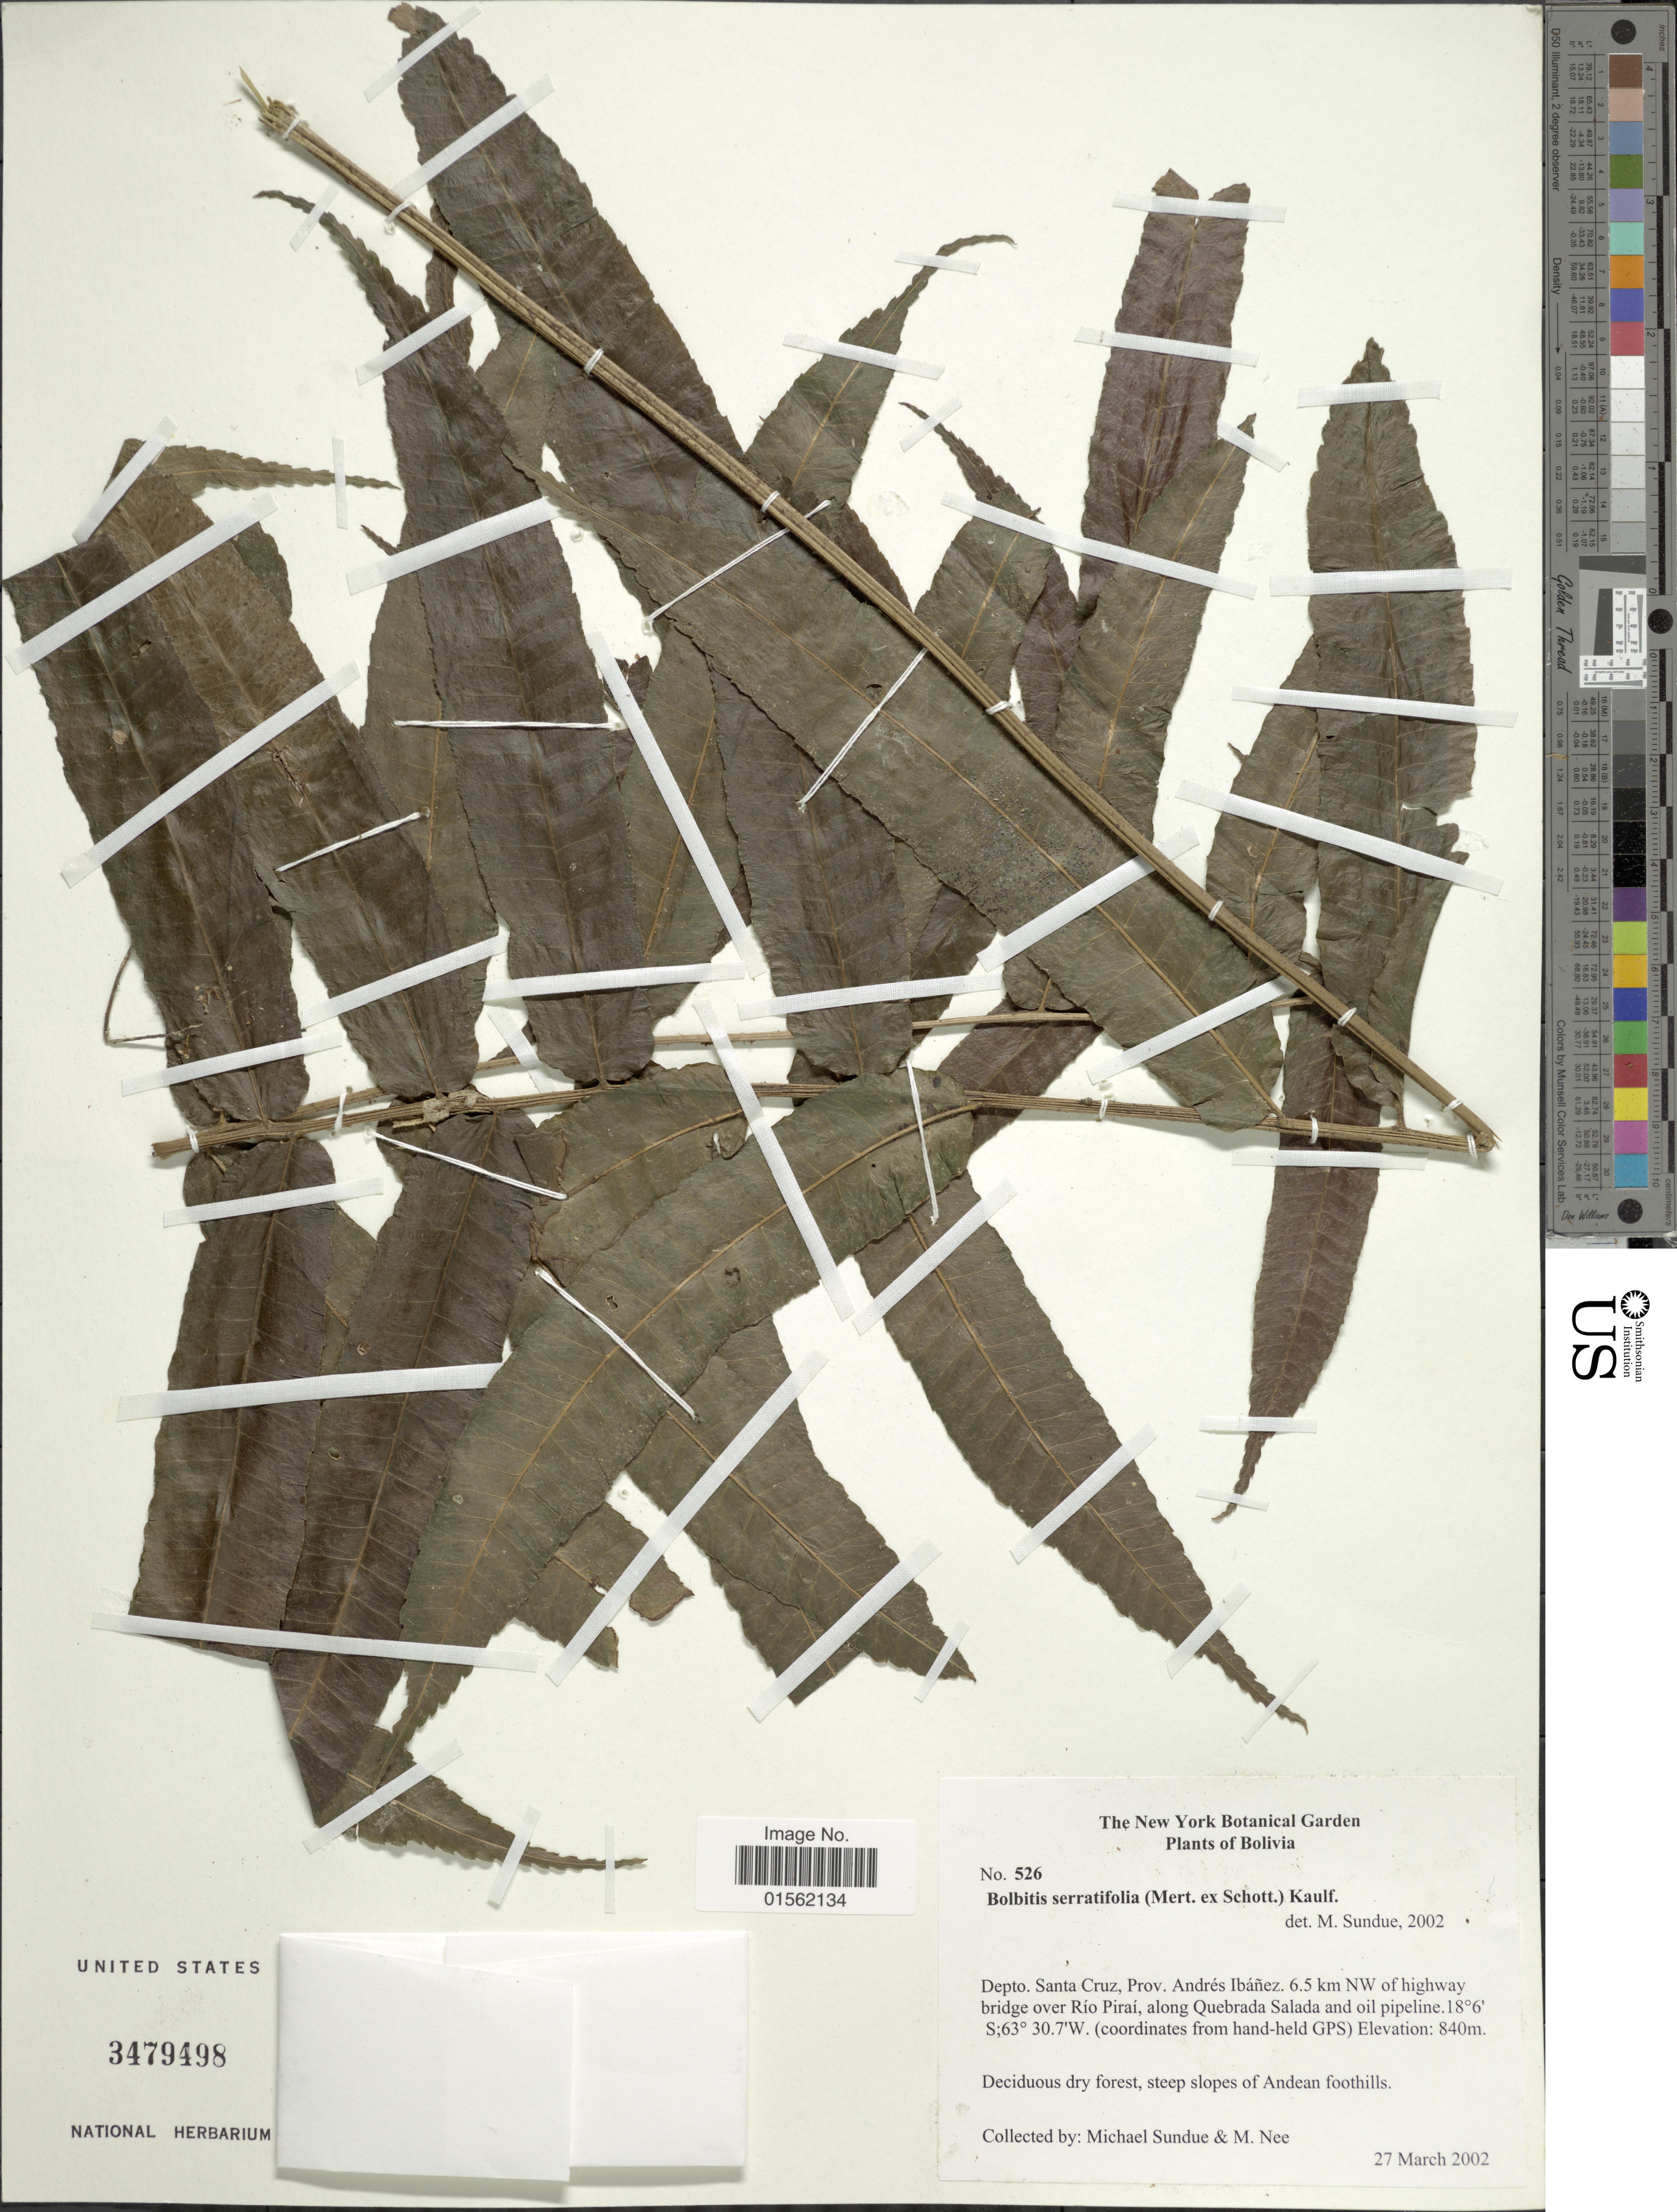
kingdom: Plantae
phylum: Tracheophyta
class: Polypodiopsida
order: Polypodiales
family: Dryopteridaceae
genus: Bolbitis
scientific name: Bolbitis serratifolia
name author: (Mert. ex Kaulf.) Schott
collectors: M. Sundue & M. Nee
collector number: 526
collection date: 2002-03-27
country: Bolivia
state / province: Santa Cruz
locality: Prov. Andrés Ibáñes, 6.5 km NW of highway bridge over Río Piraí, along Quebrada Salada and oil pipeline, deciduous dry forest, steep slopes of Andean foothills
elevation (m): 840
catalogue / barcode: US 3479498